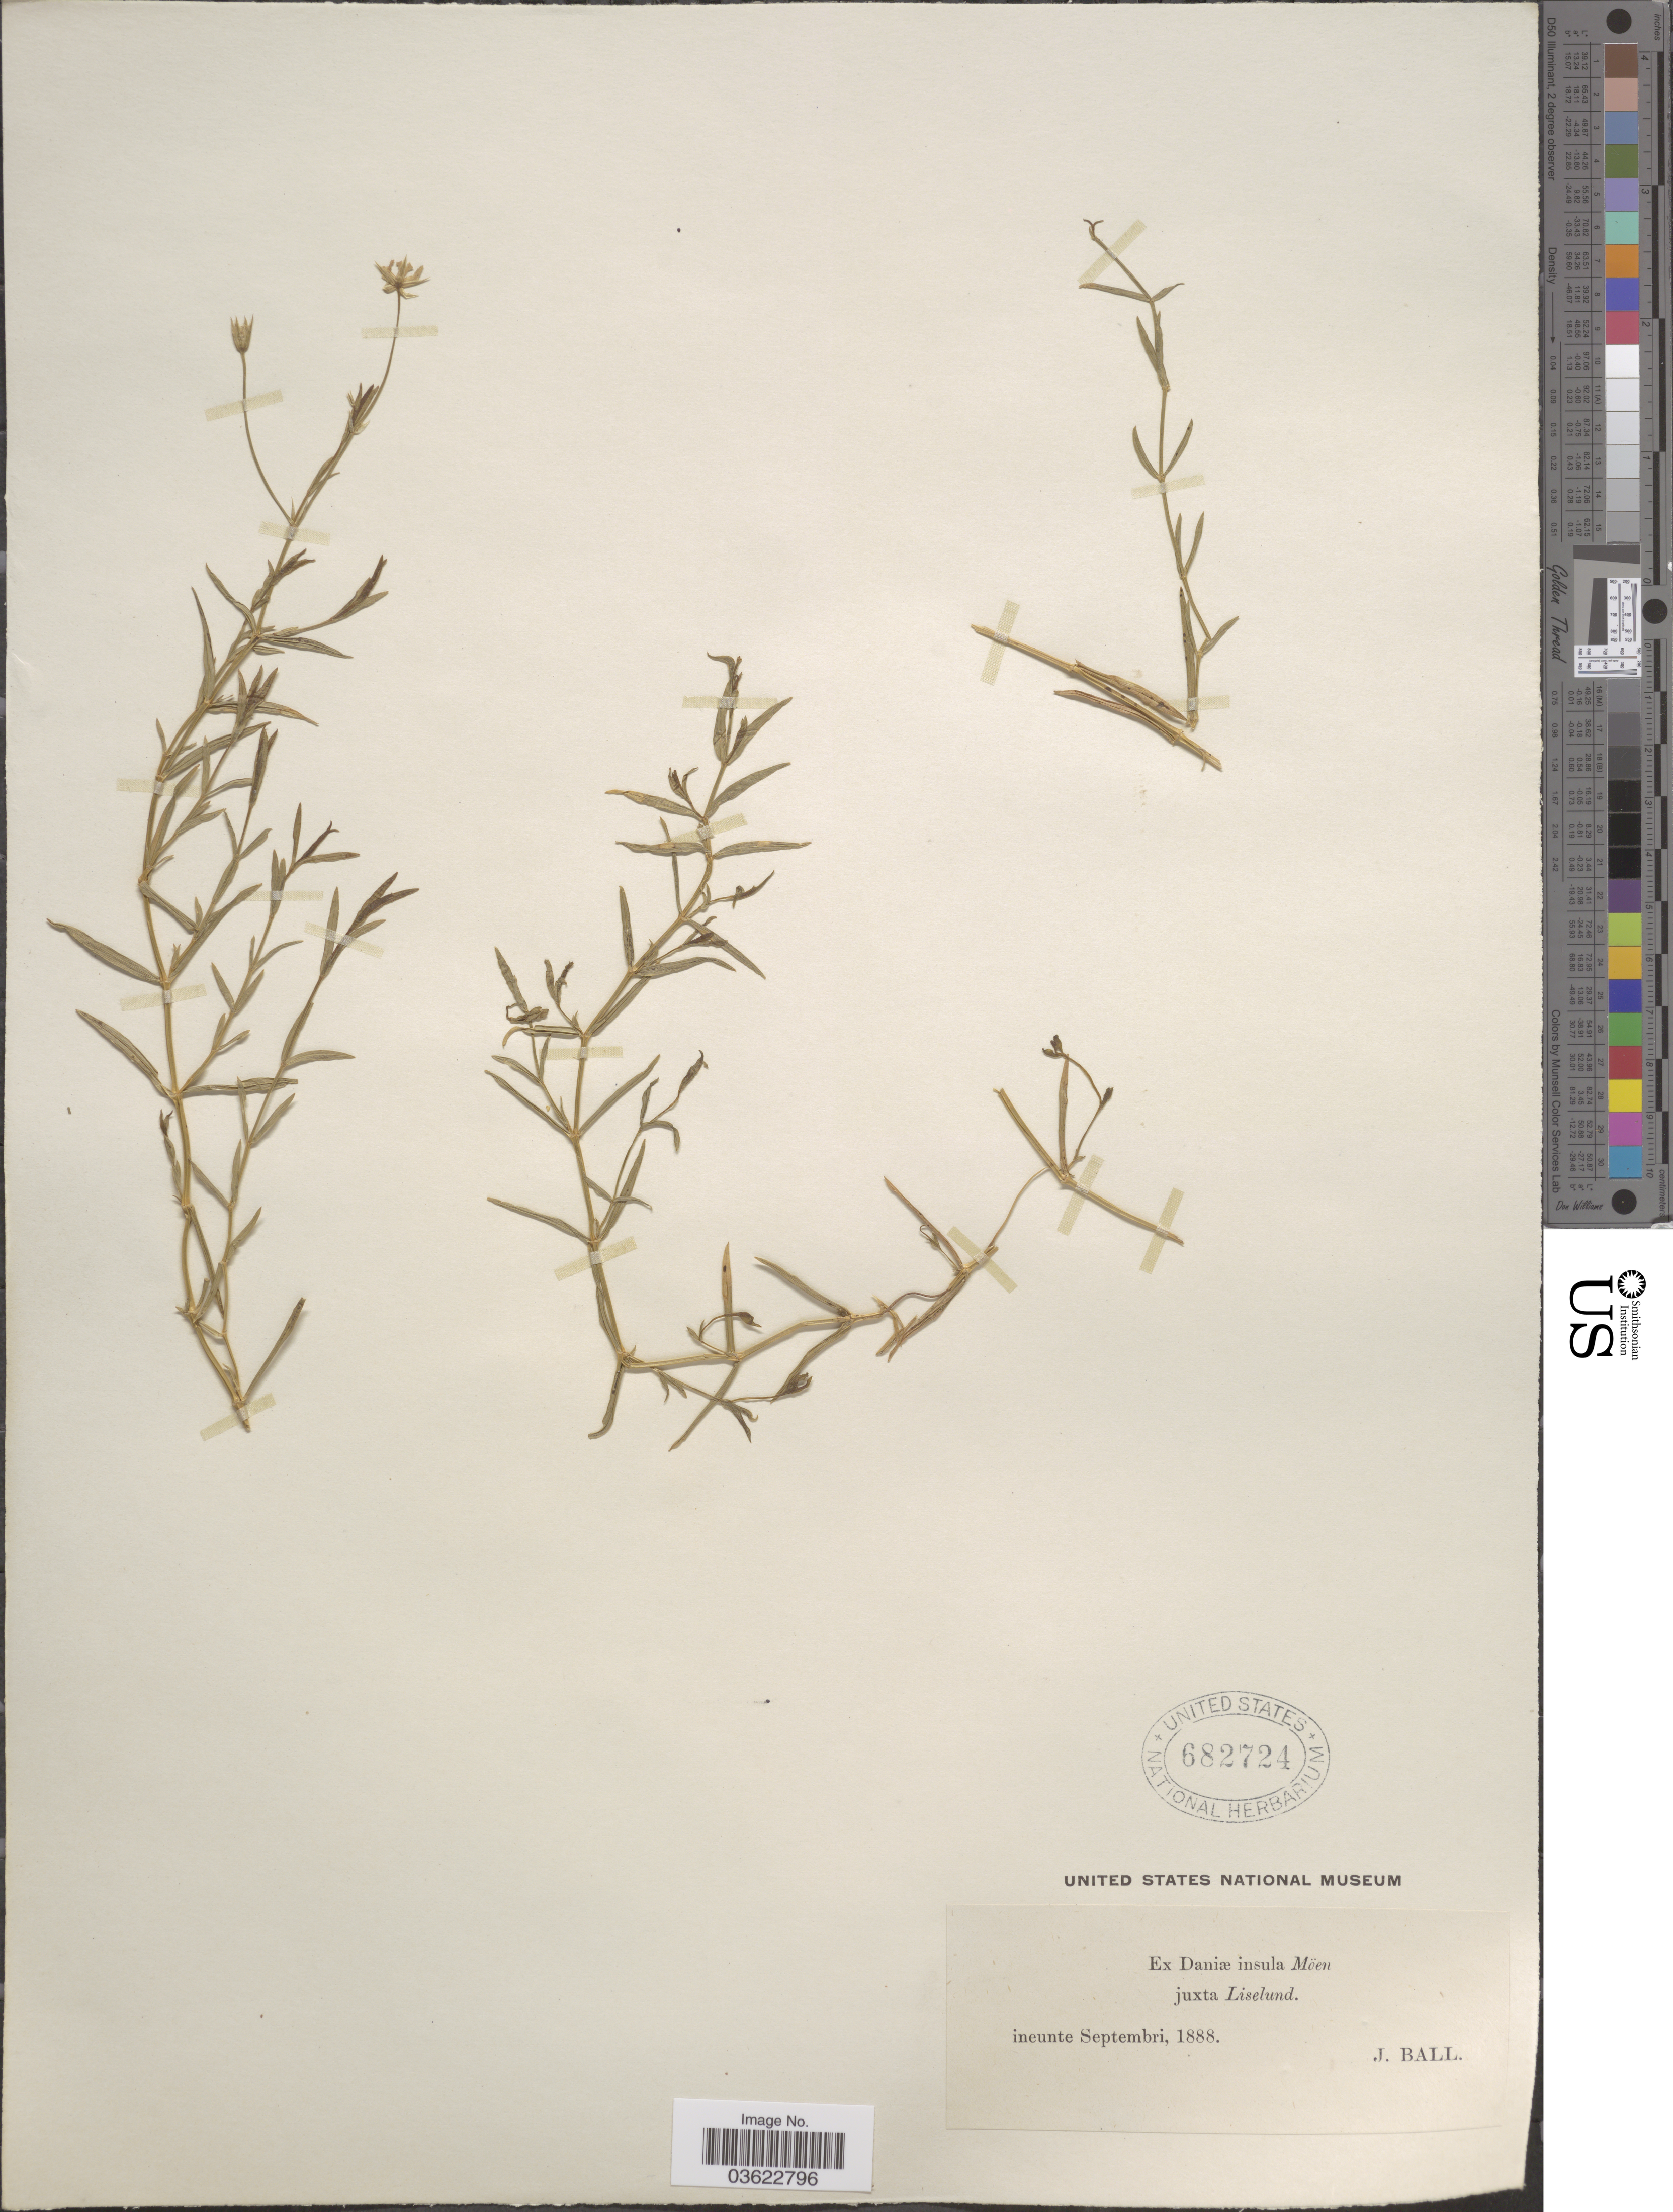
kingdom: Plantae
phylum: Tracheophyta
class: Magnoliopsida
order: Caryophyllales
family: Caryophyllaceae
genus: Arenaria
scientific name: Arenaria sp.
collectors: J. Ball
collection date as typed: ineunte Septembri, 1888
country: Denmark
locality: Ex Daniæ insula Möen juxta Liselund.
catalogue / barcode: US 682724